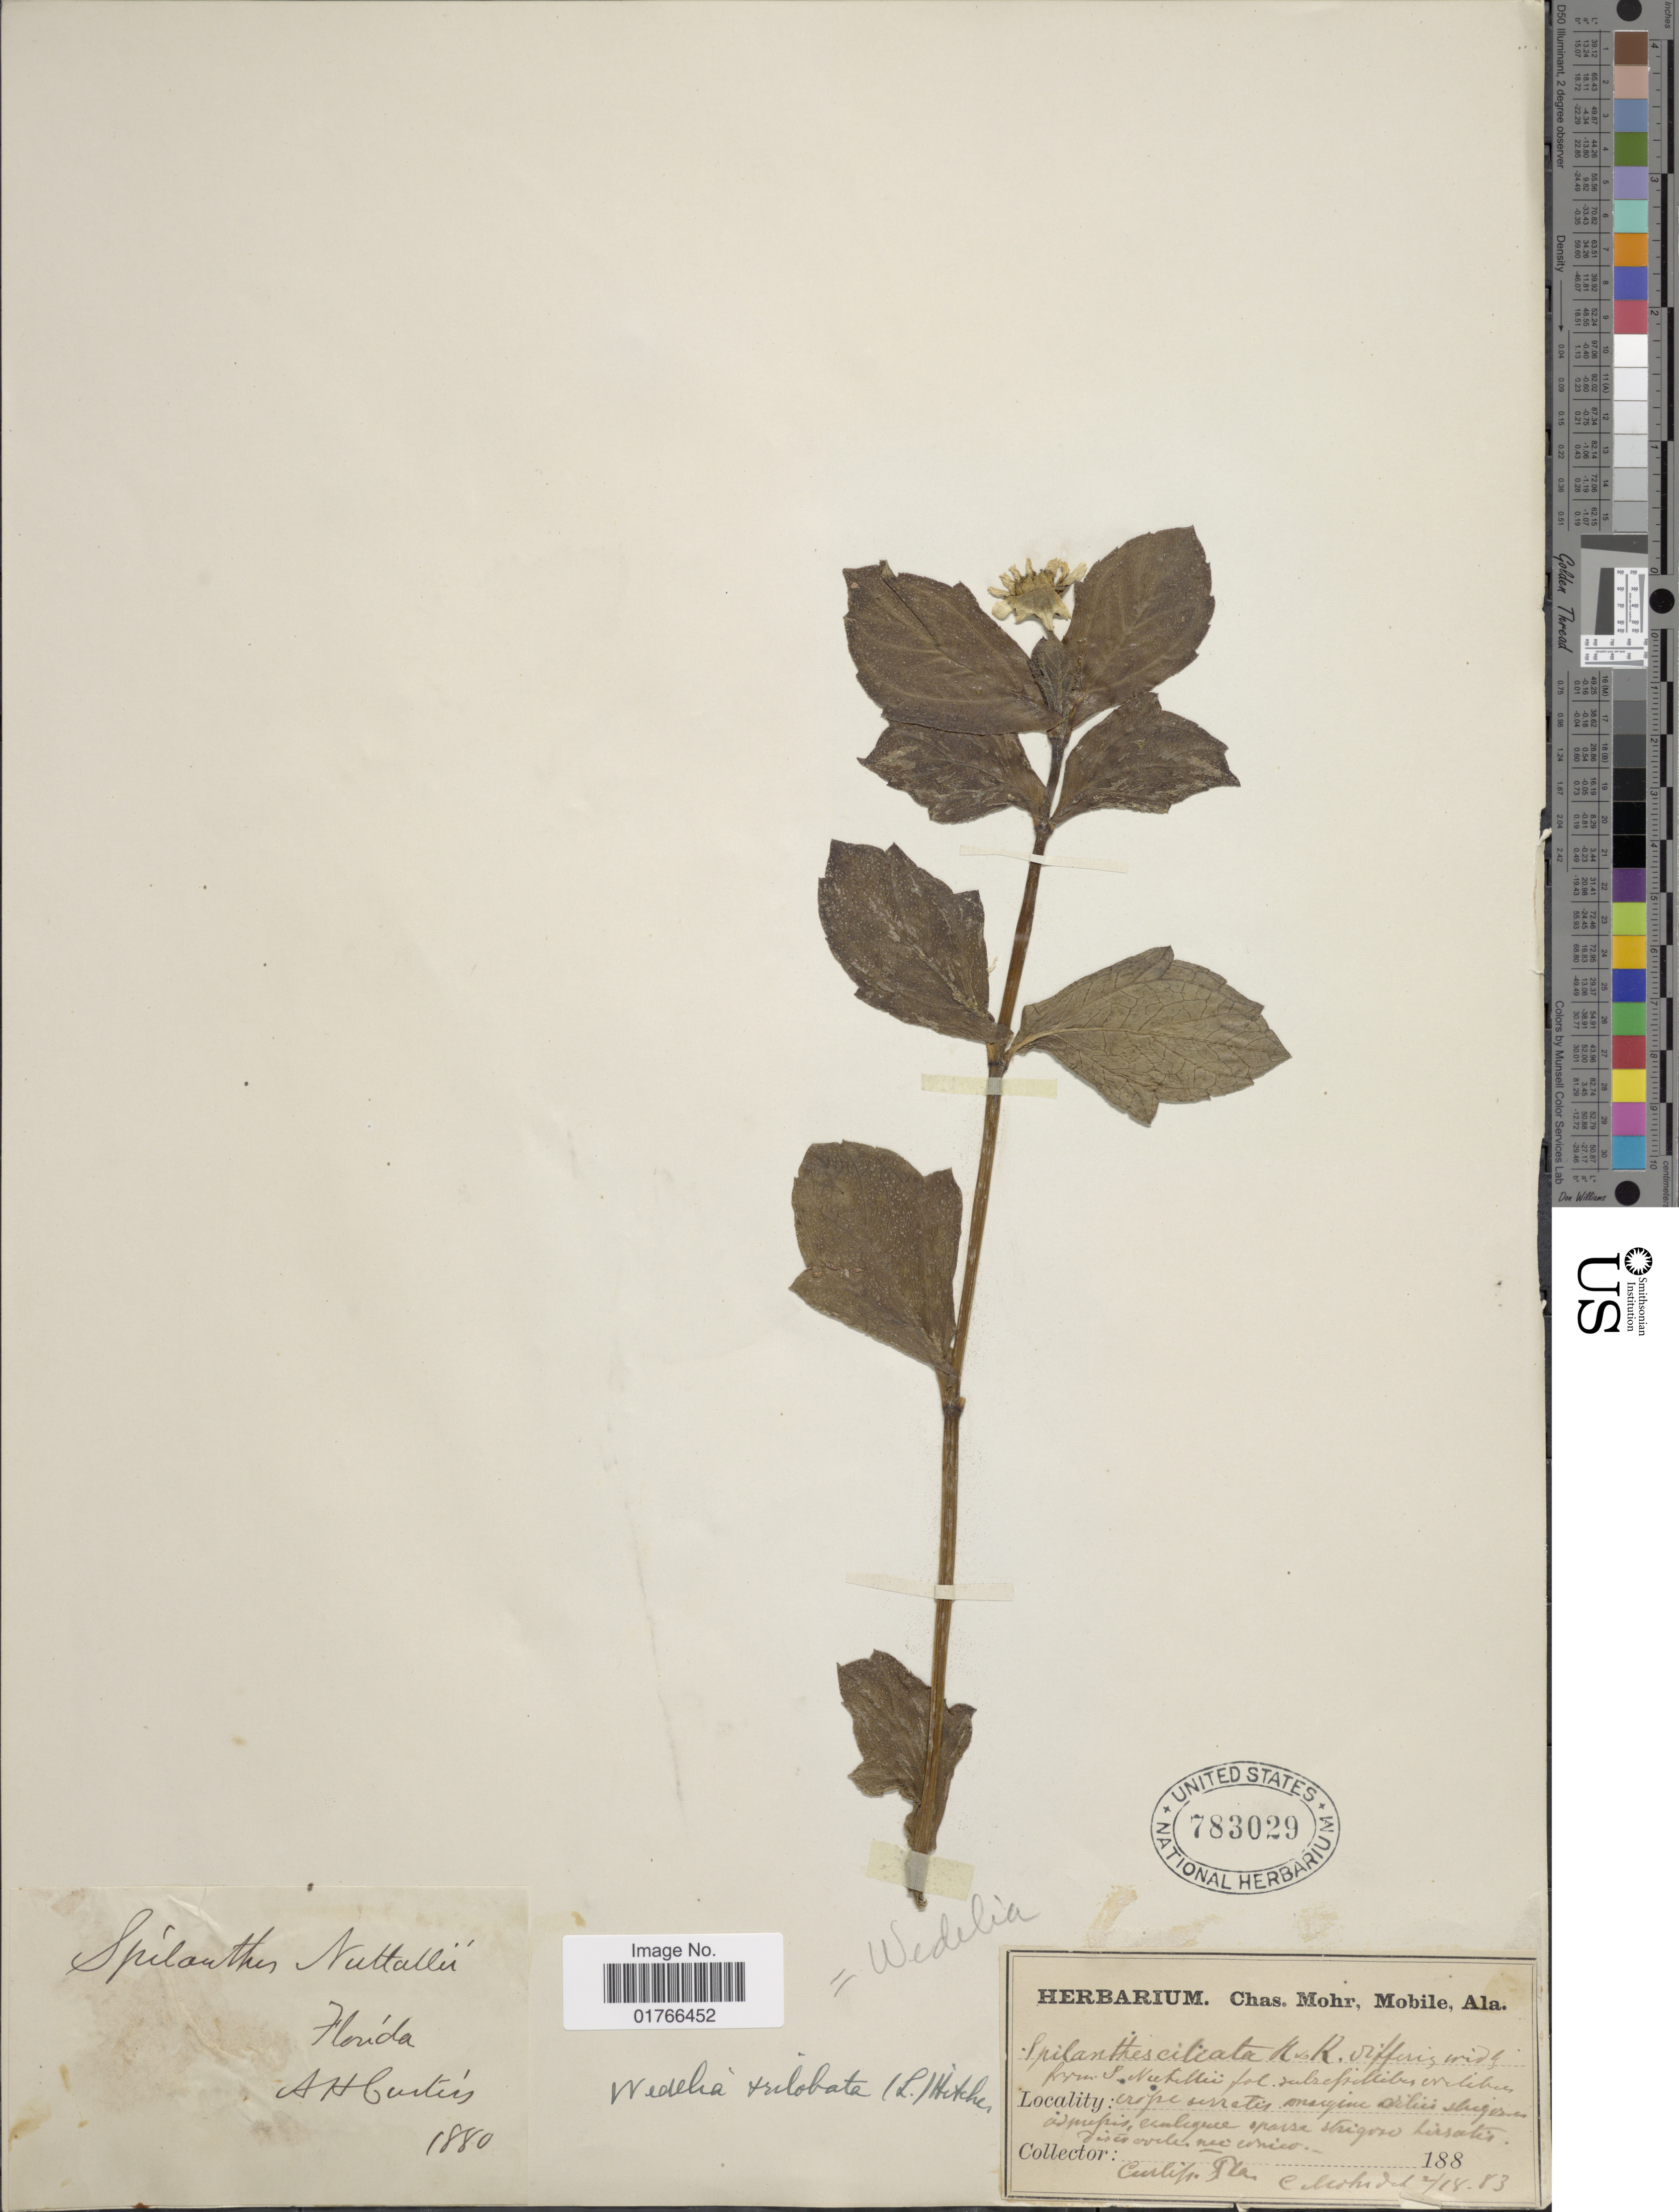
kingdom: Plantae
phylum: Tracheophyta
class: Magnoliopsida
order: Asterales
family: Asteraceae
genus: Sphagneticola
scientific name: Sphagneticola trilobata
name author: (L.) Pruski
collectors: A. H. Curtiss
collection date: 1880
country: United States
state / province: Florida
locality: Fla.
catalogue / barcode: US 783029